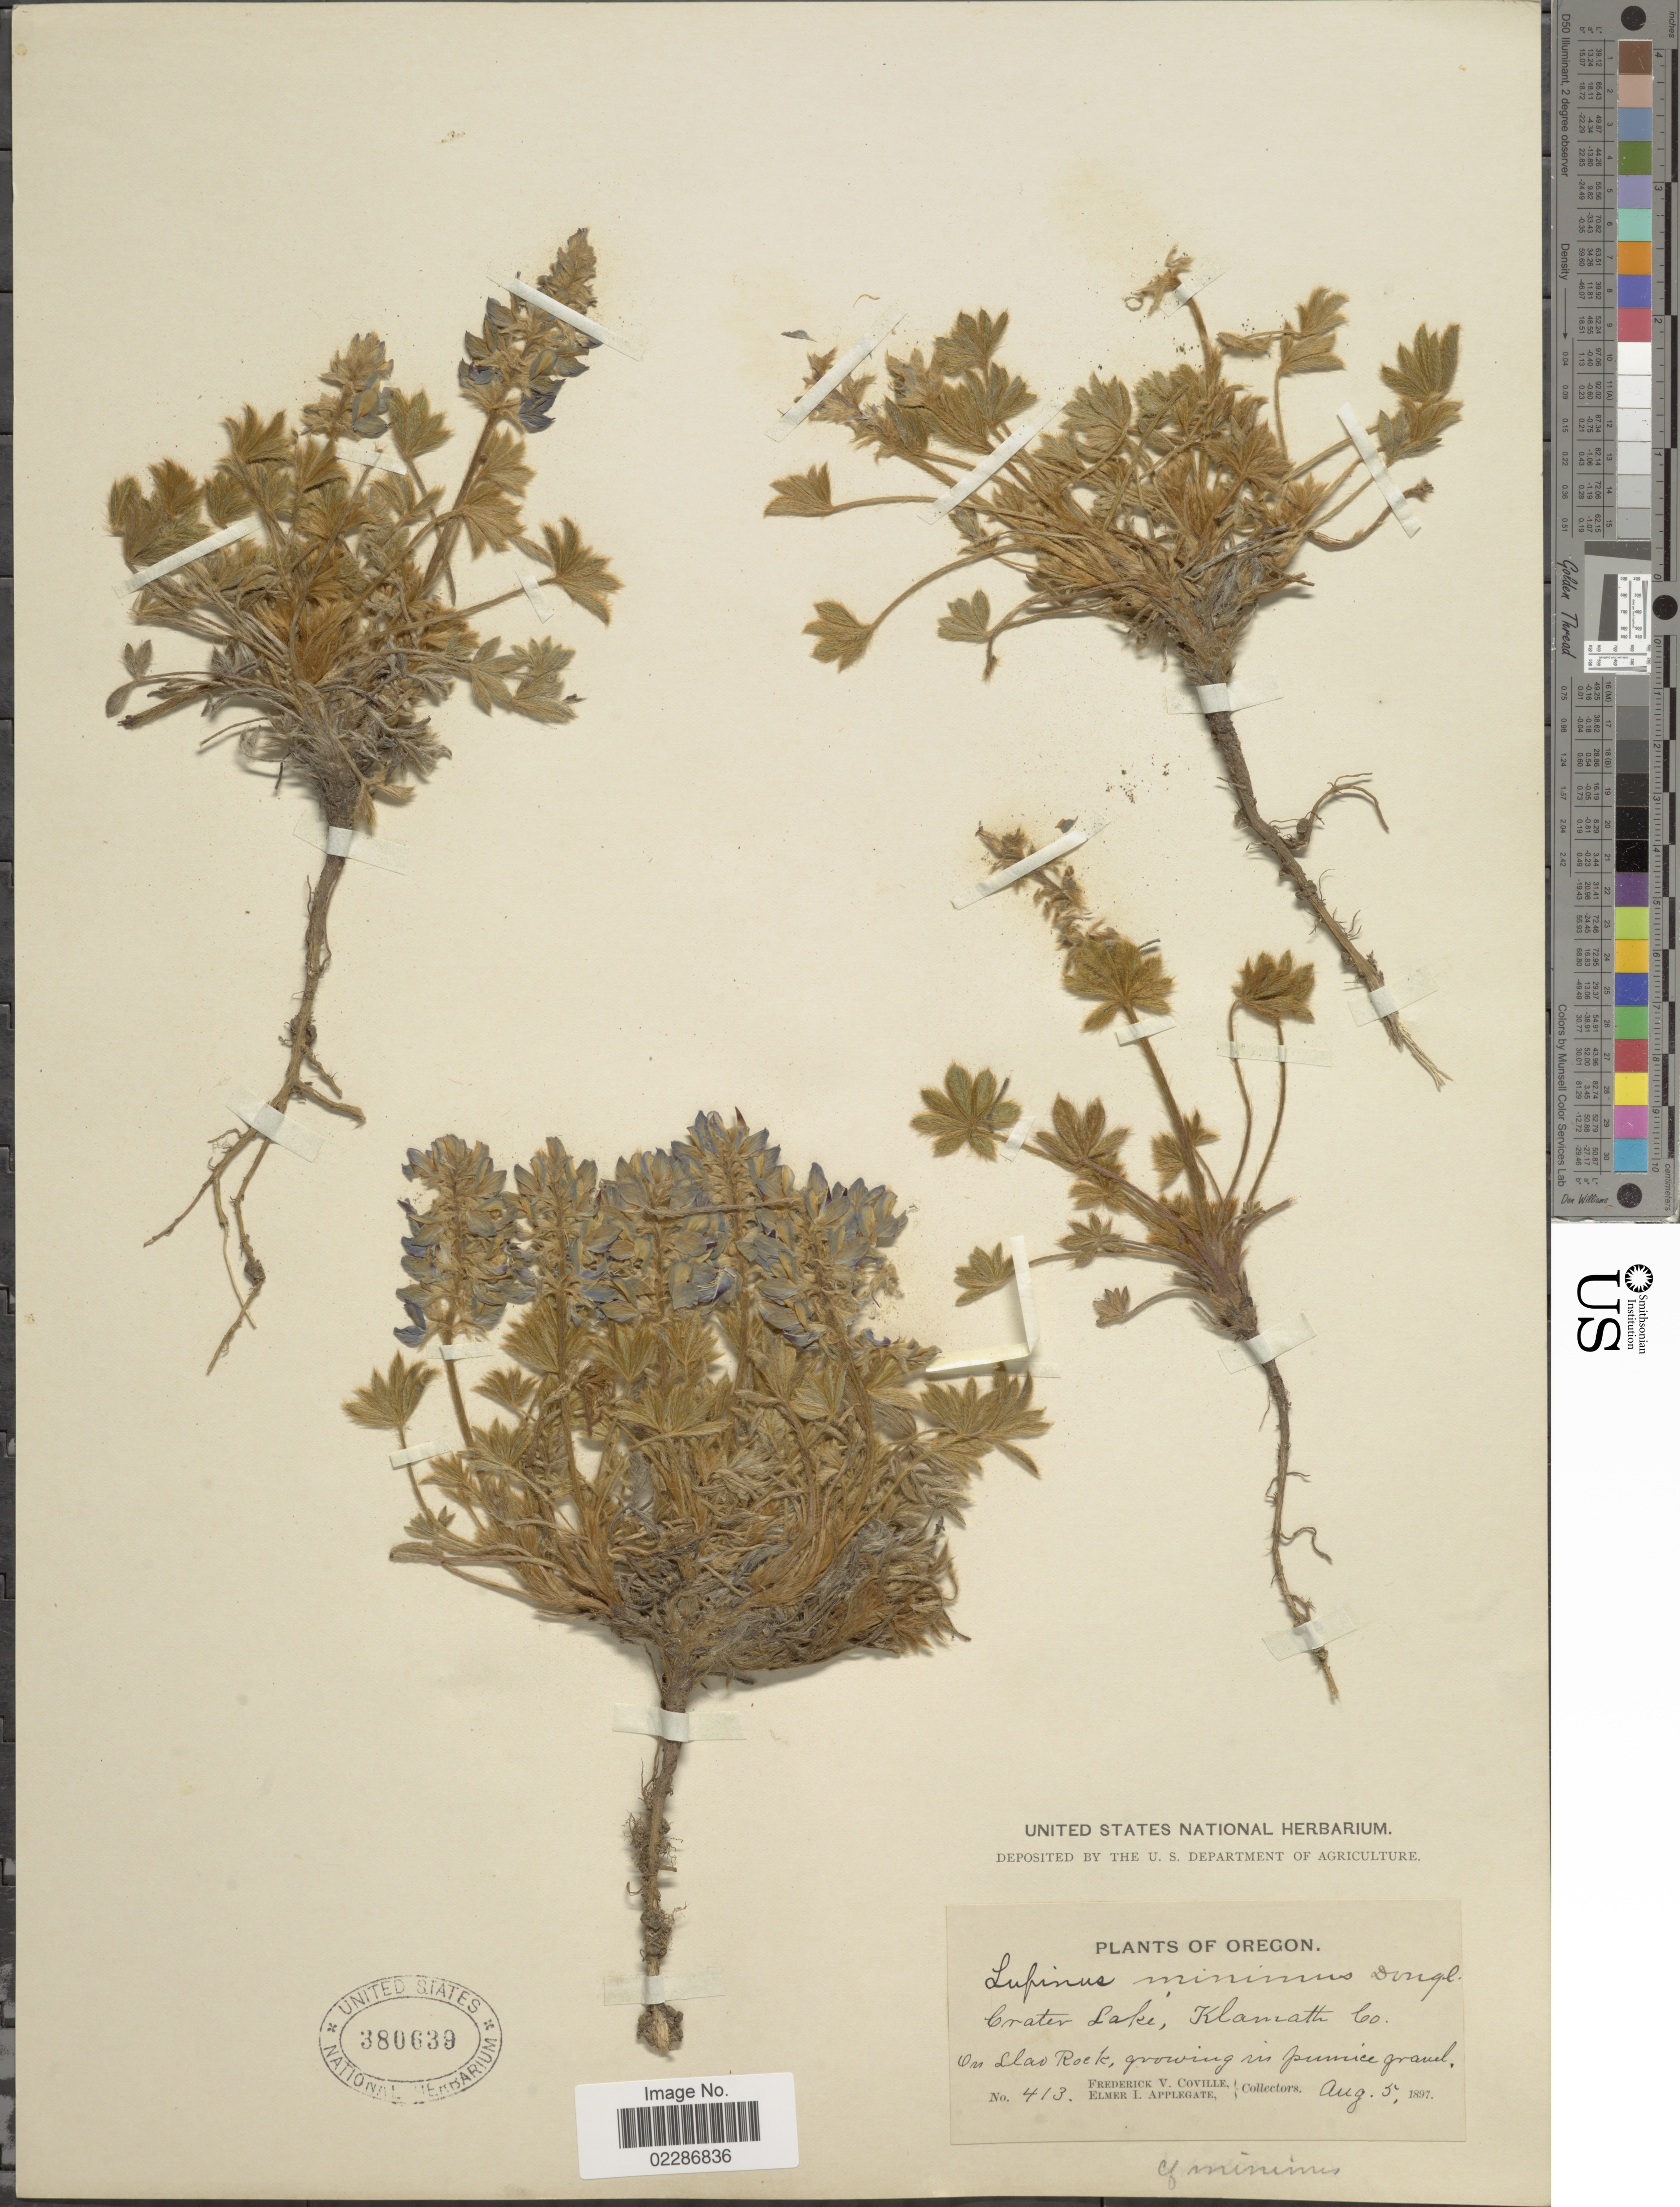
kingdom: Plantae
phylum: Tracheophyta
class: Magnoliopsida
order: Fabales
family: Fabaceae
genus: Lupinus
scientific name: Lupinus minimus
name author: Douglas ex G. Don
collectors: F. V. Coville & E. I. Applegate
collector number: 413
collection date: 1897-08-05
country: United States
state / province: Oregon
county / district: Klamath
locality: Crater Lake, Klamath Co, On Llao Rock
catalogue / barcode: US 380639